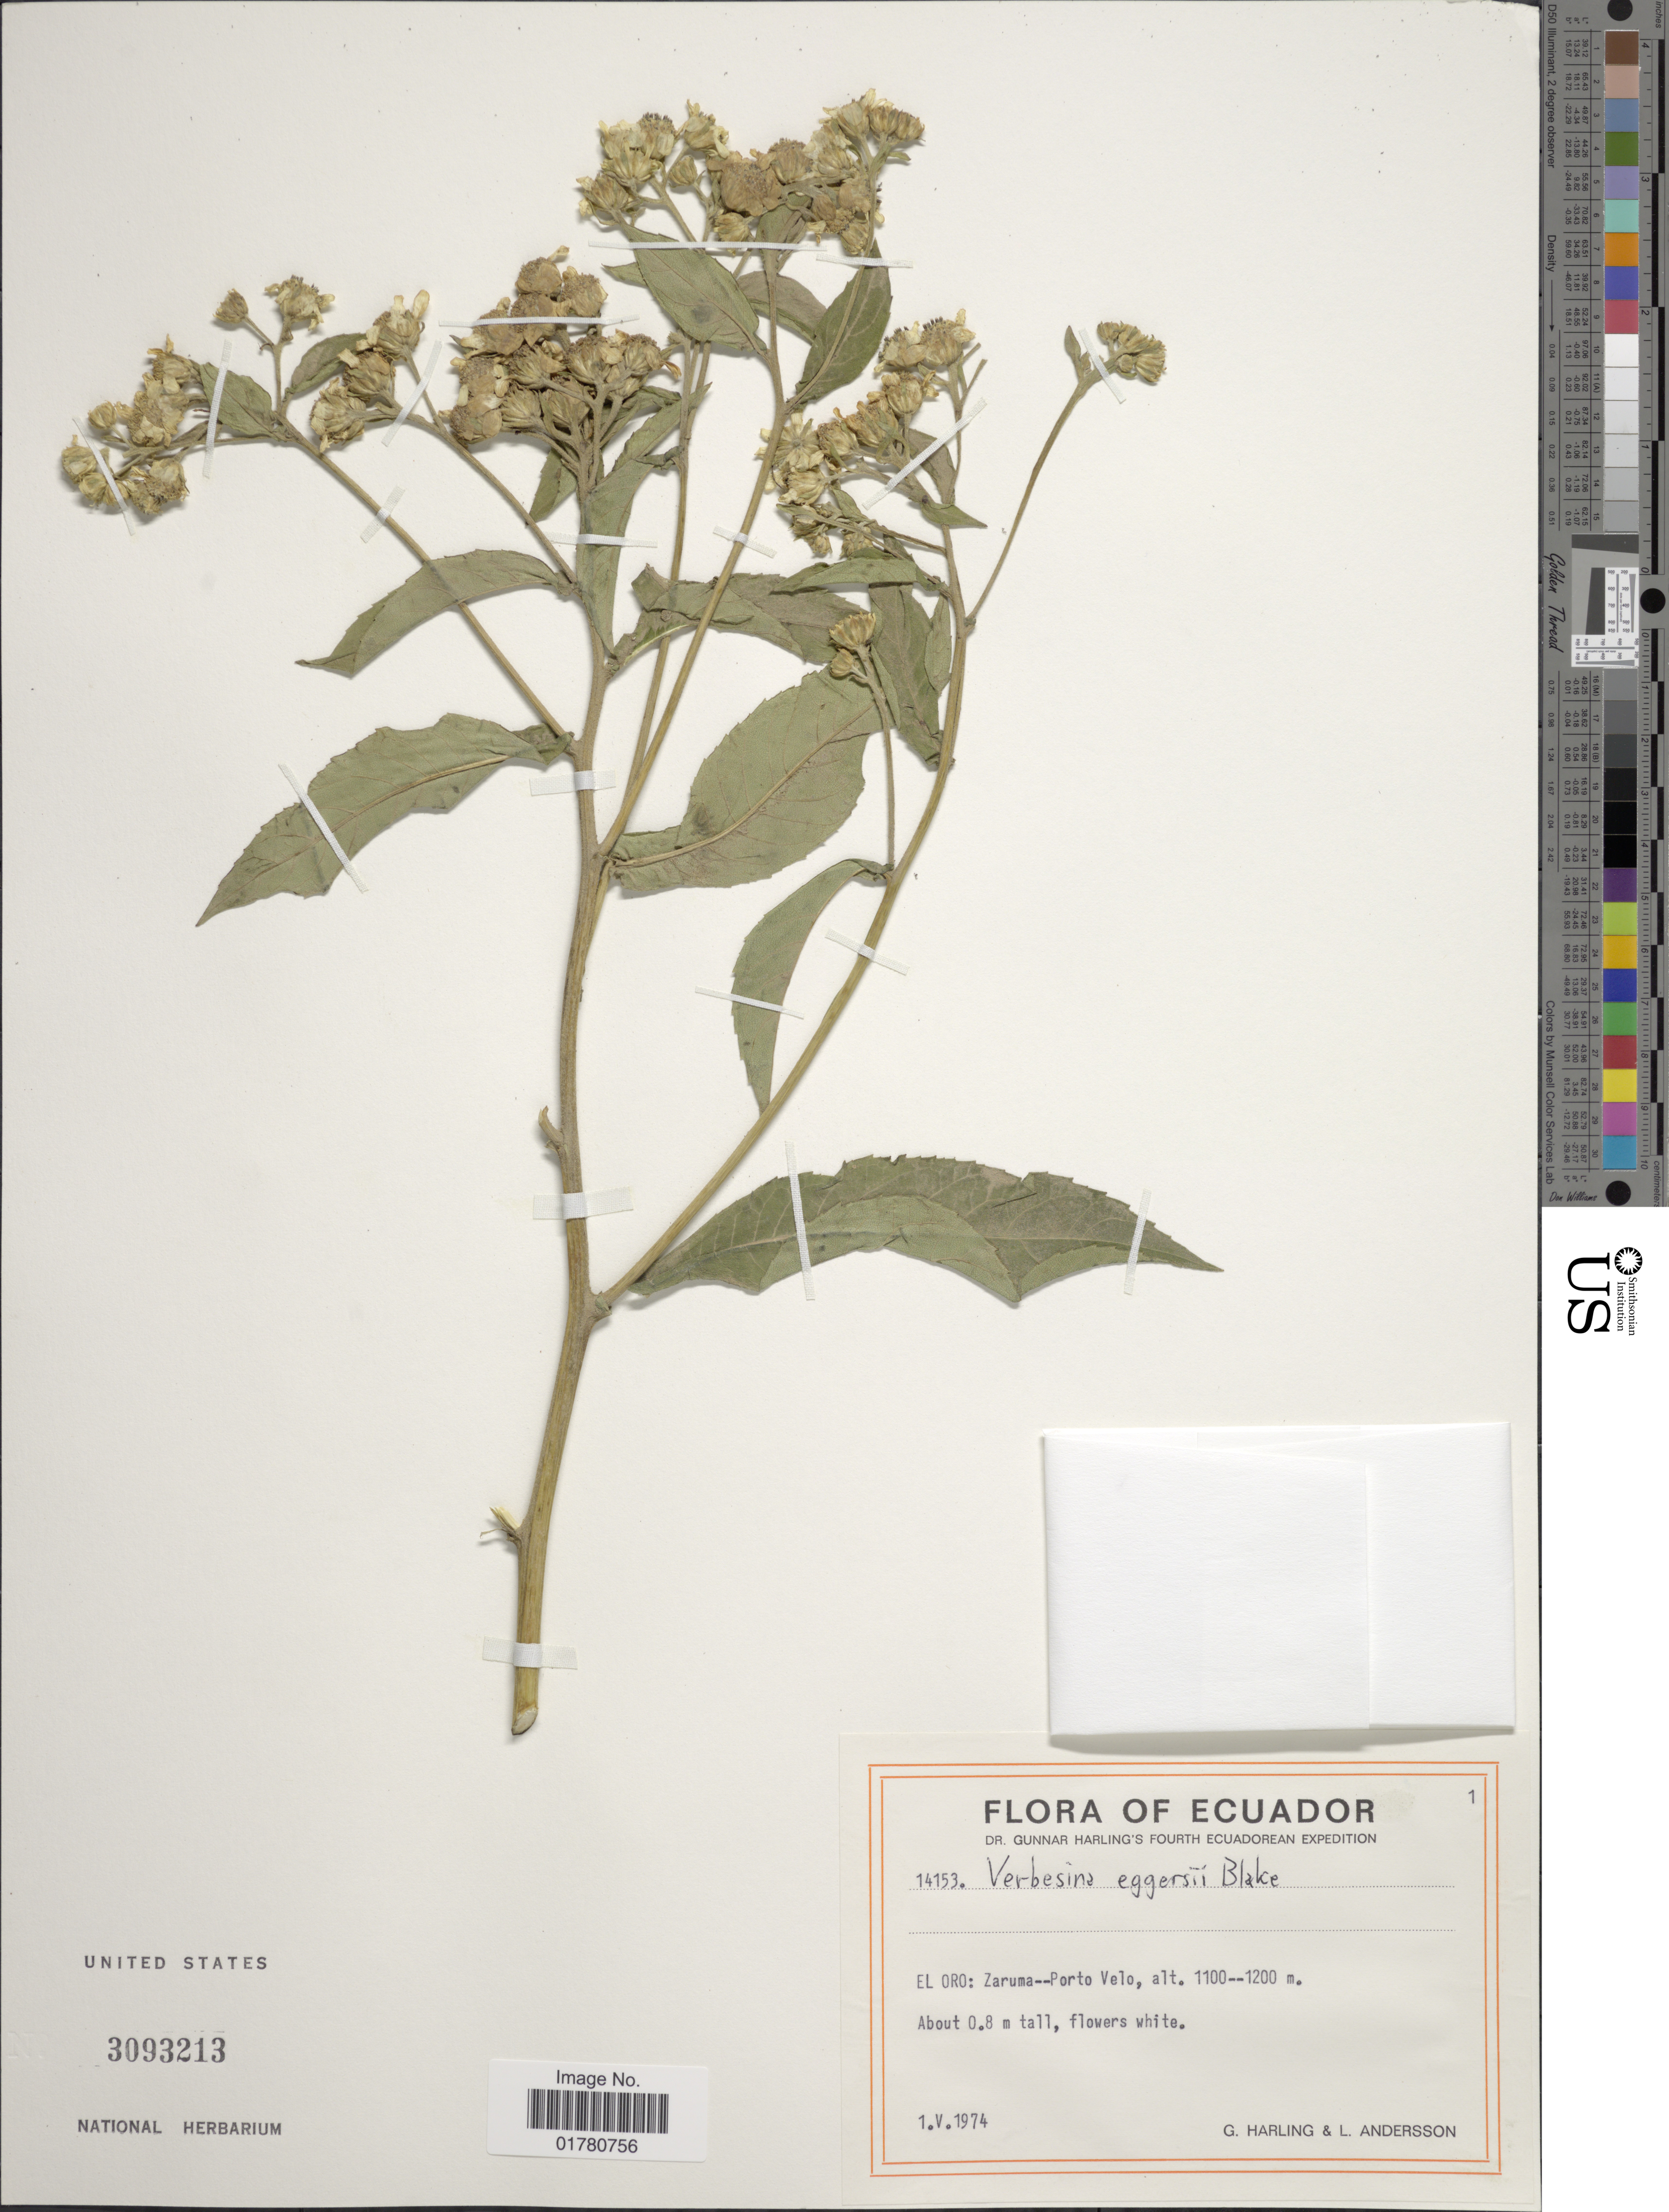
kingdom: Plantae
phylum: Tracheophyta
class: Magnoliopsida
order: Asterales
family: Asteraceae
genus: Verbesina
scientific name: Verbesina eggersii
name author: Hieron.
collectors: G. Harling & L. Andersson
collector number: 14153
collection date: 1974-05-01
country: Ecuador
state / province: El Oro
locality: Zaruma--Porto Velo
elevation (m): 1100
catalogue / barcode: US 3093213